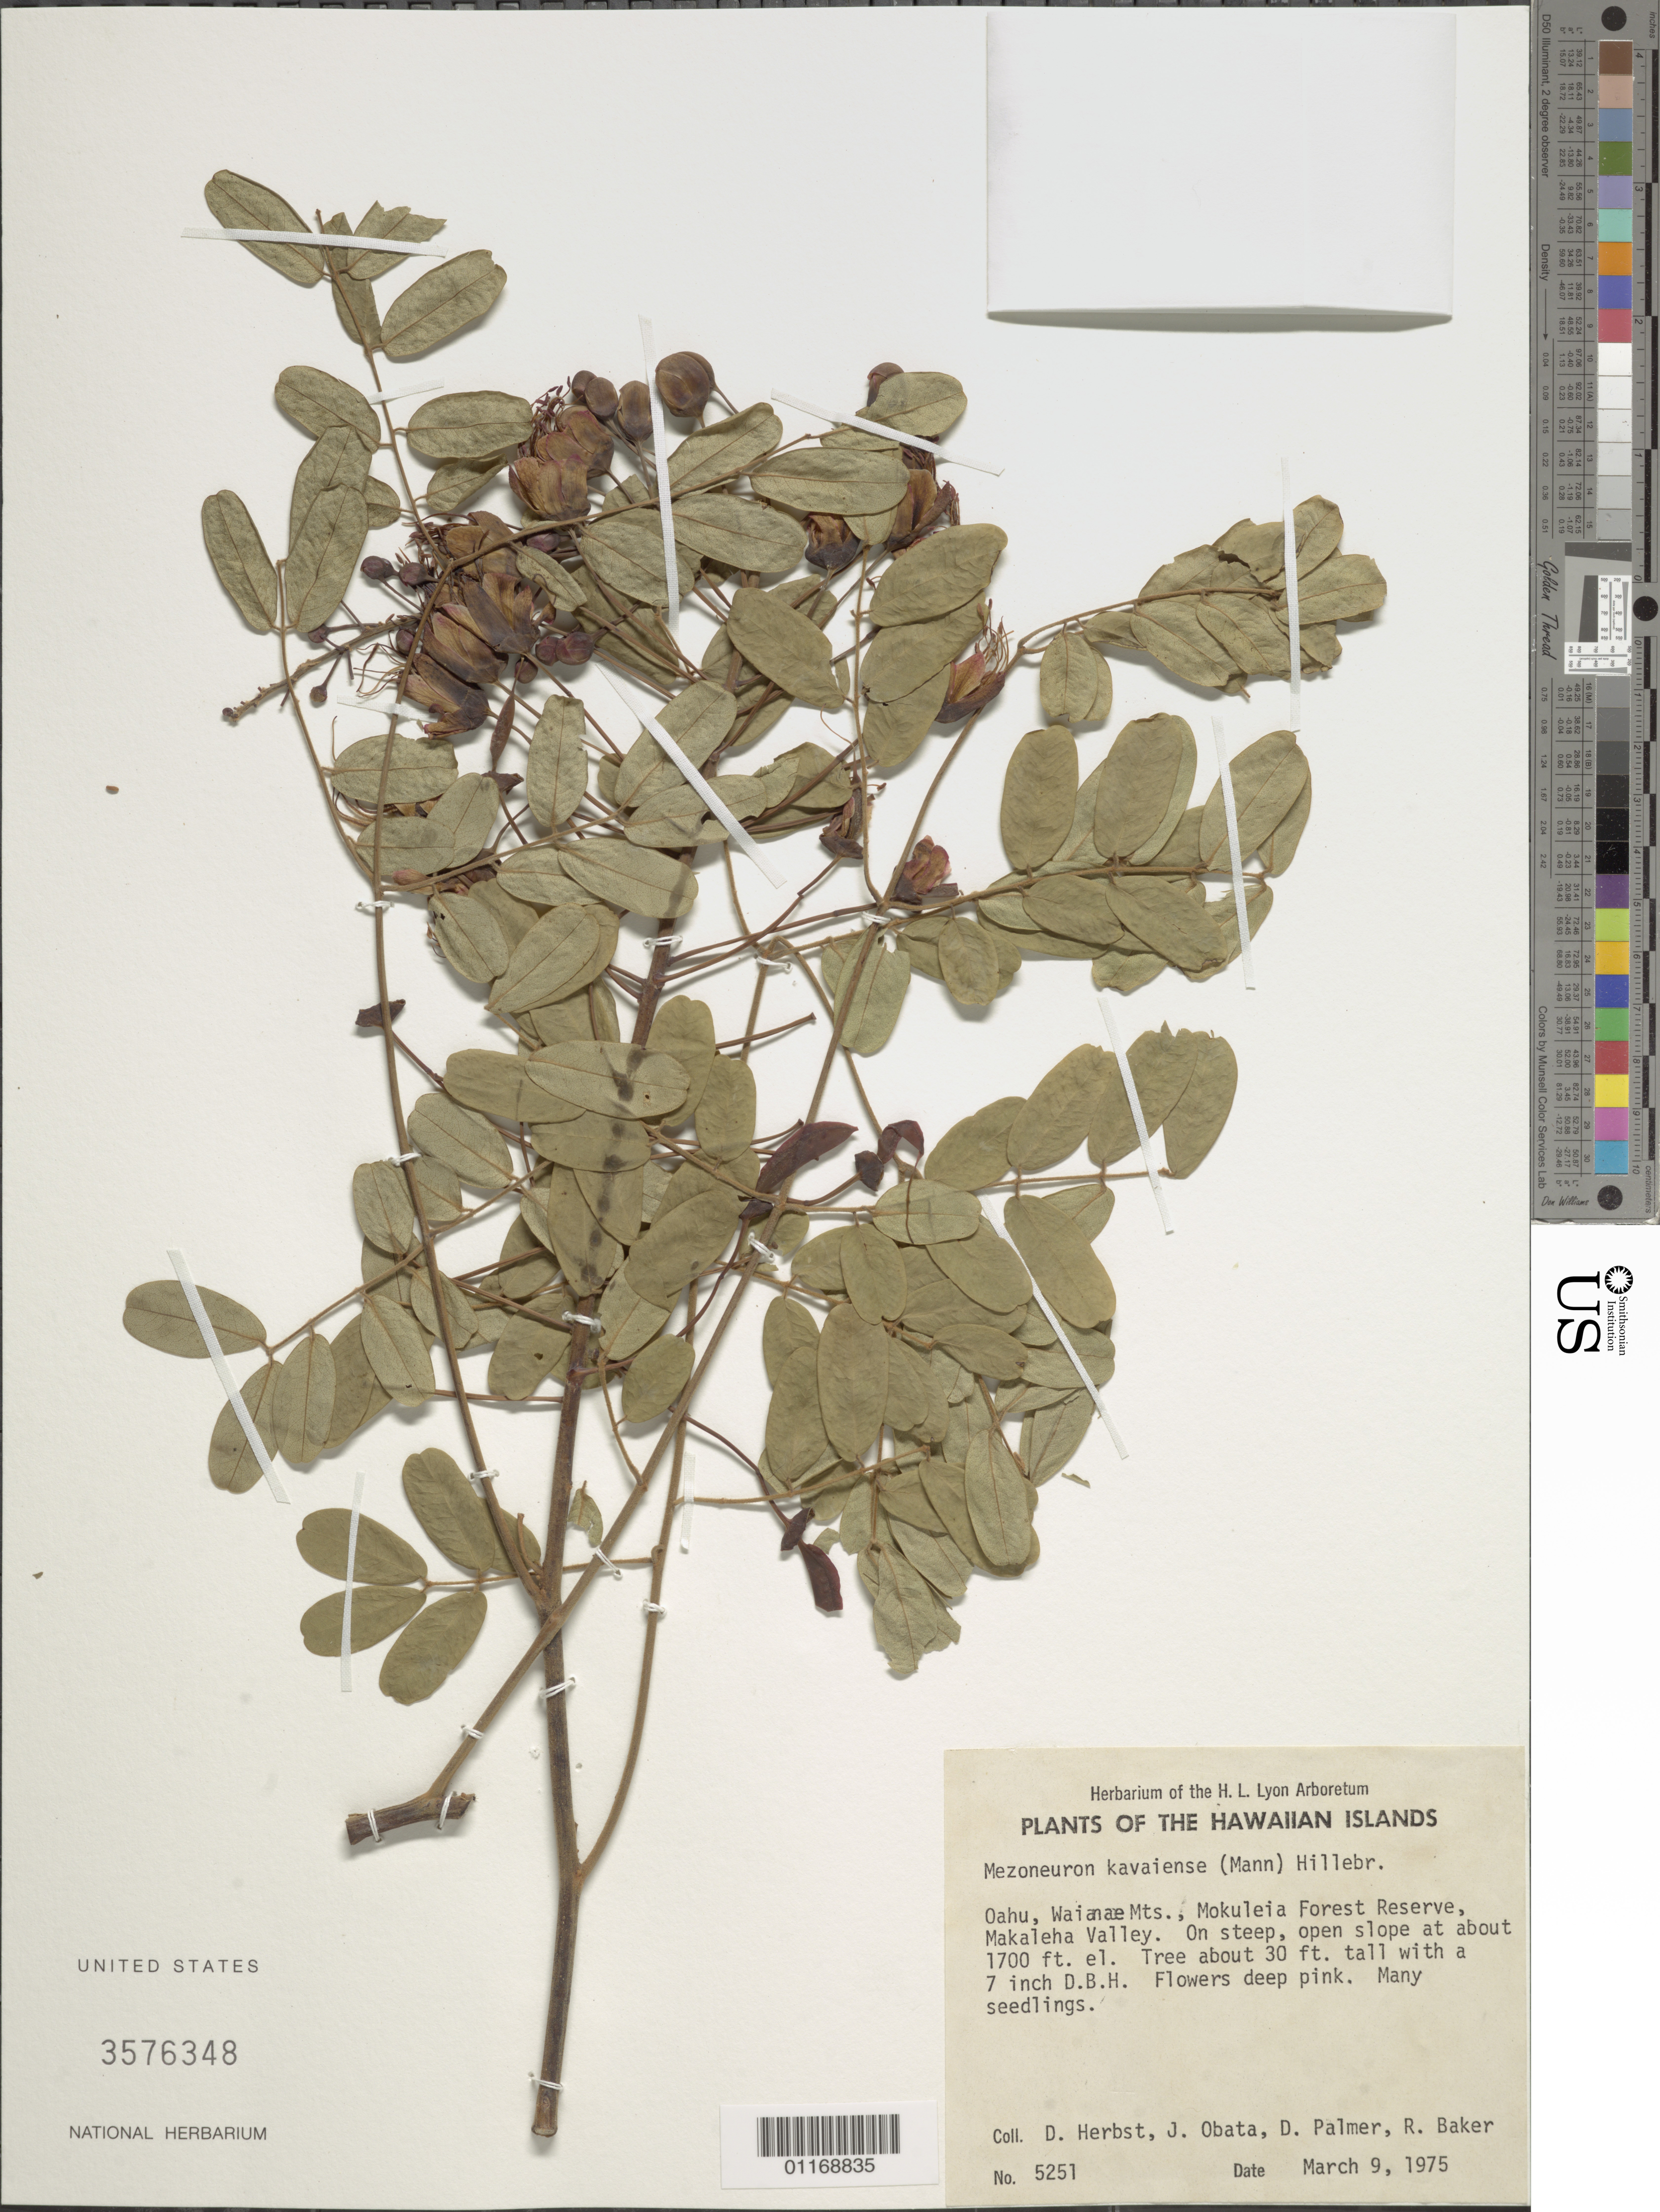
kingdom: Plantae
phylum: Tracheophyta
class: Magnoliopsida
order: Fabales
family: Fabaceae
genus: Mezoneuron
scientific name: Mezoneuron kavaiense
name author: (H. Mann) Hillebr.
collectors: D. R. Herbst, J. Obata, D. Palmer & R. Baker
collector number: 5251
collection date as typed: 9 Mar 1975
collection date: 1975-03-09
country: United States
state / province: Hawaii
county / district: Honolulu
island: Oahu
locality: Waianae Mts., Mokuleia Forest Reserve, Makaleha Valley.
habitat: Steep, open slope.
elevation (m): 518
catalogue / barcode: US 3576348